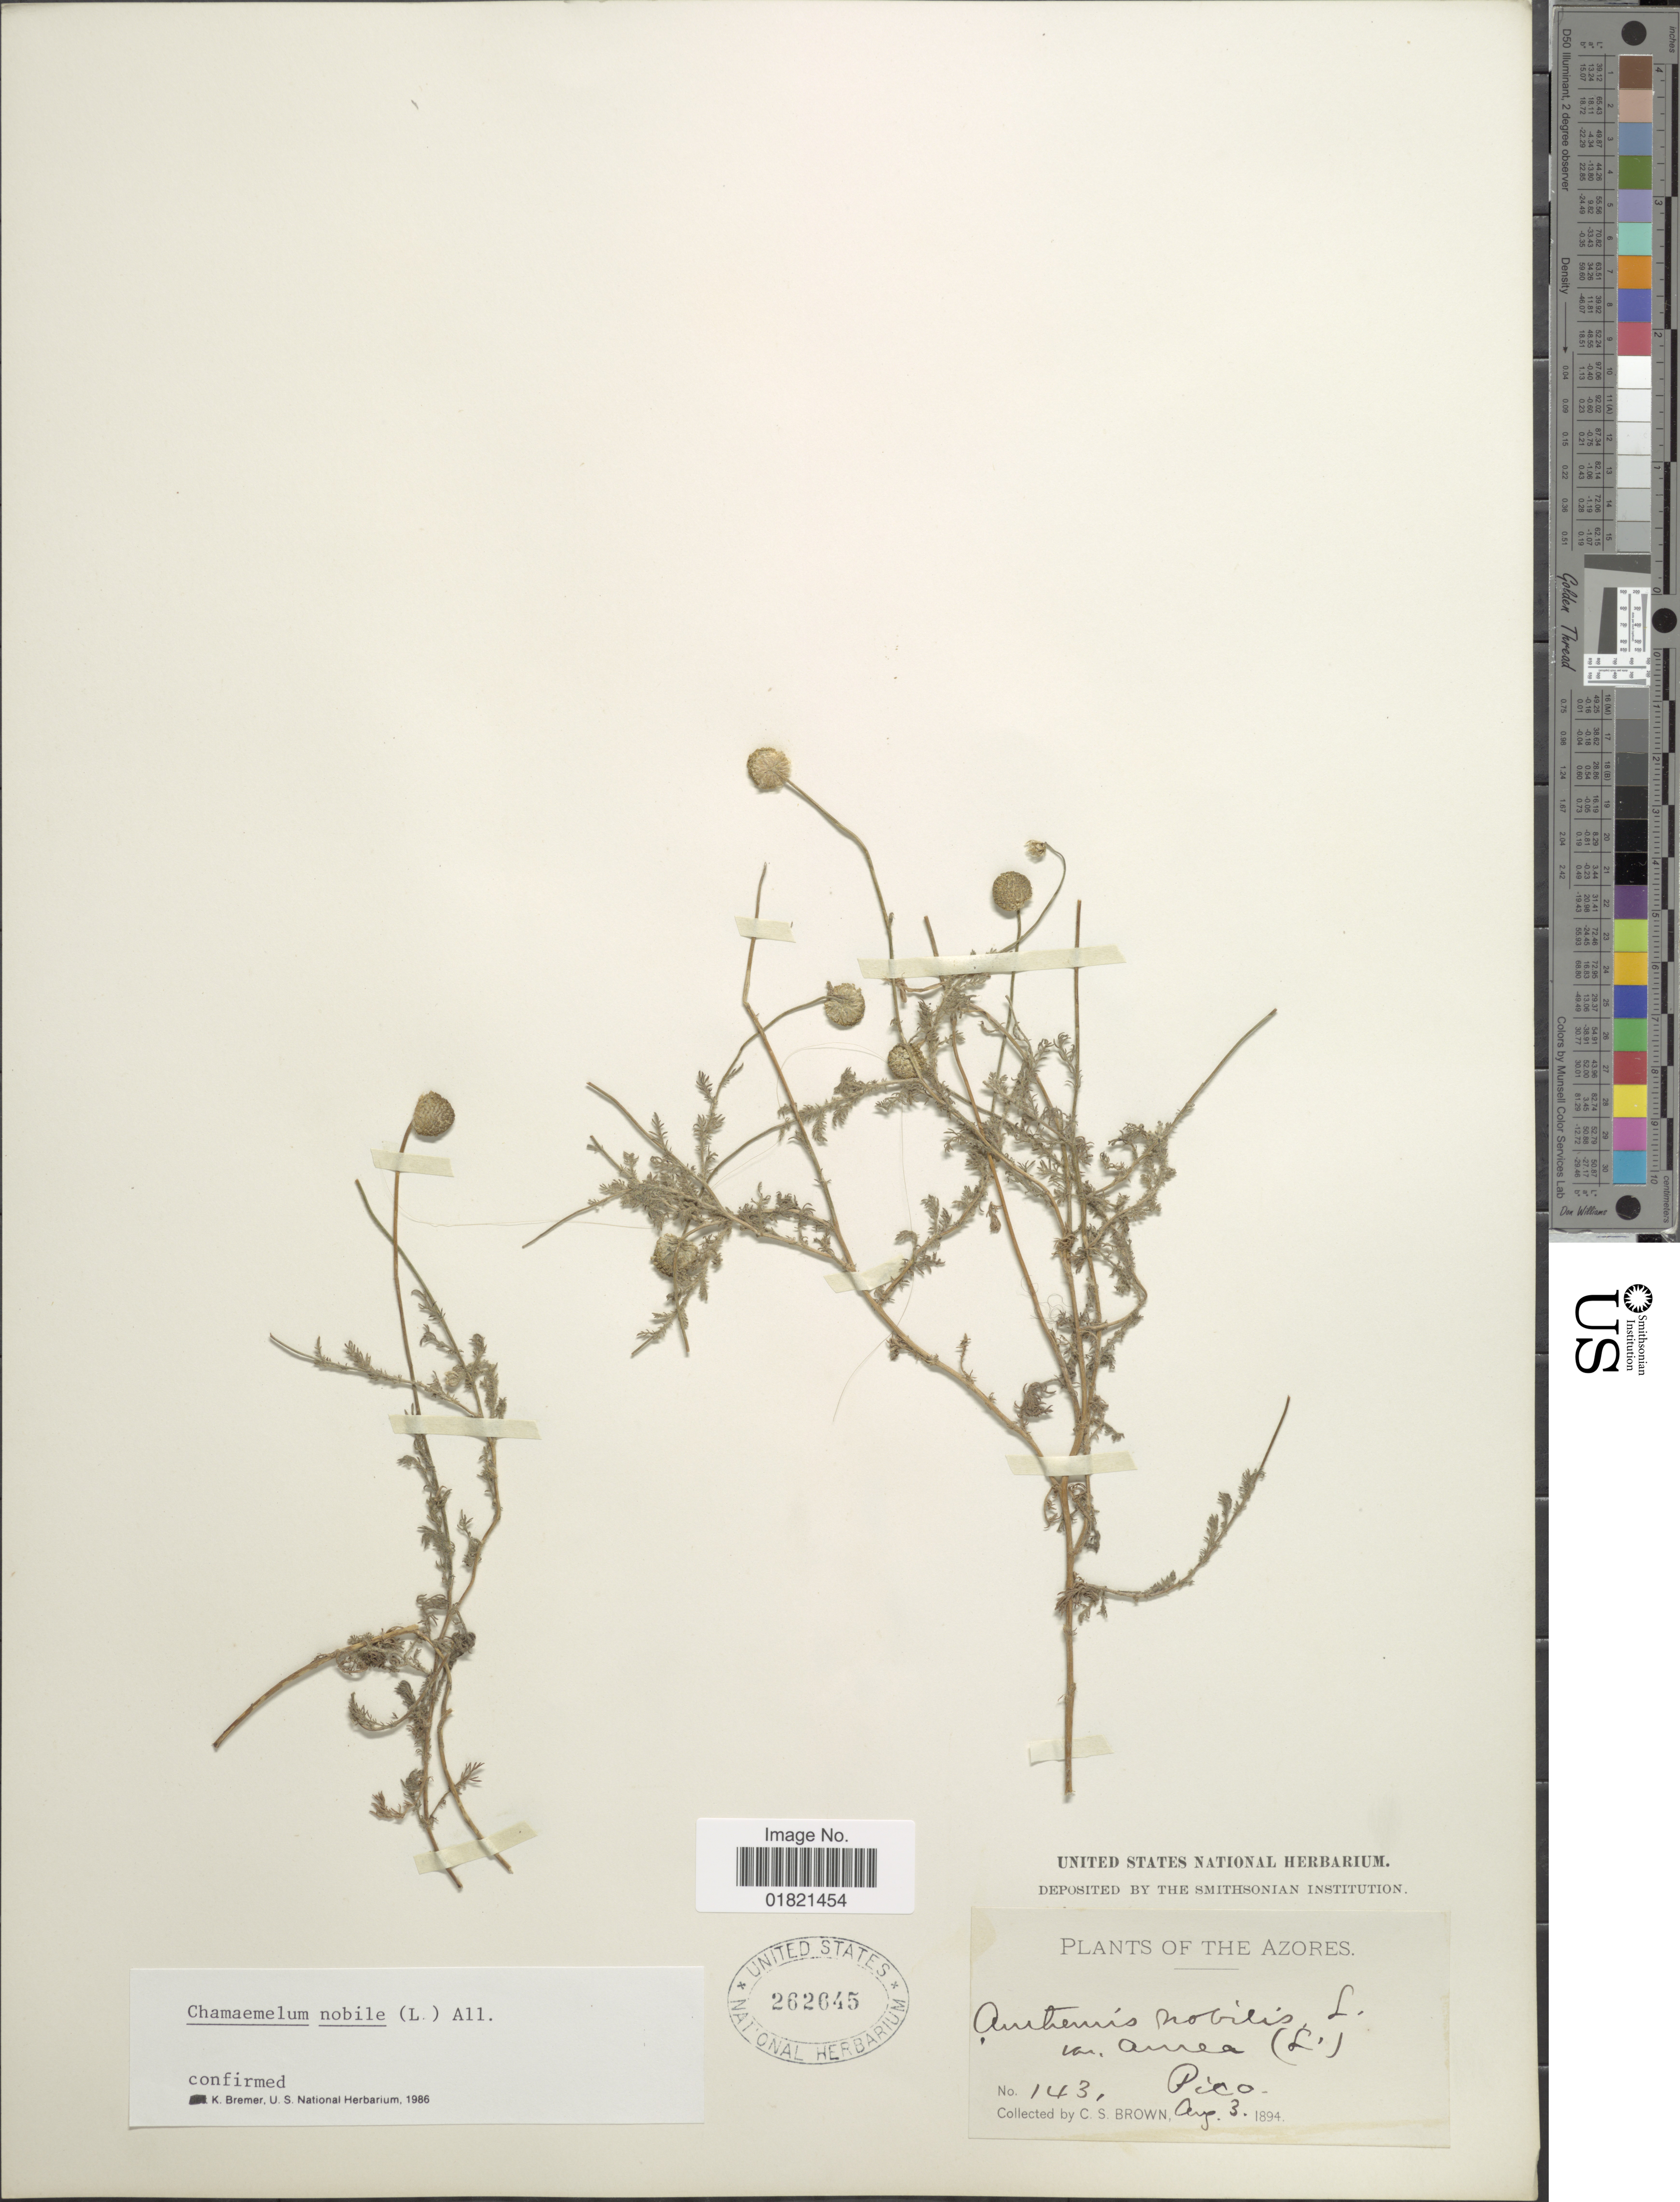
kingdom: Plantae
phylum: Tracheophyta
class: Magnoliopsida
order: Asterales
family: Asteraceae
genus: Chamaemelum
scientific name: Chamaemelum nobile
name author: (L.) All.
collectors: C. S. Brown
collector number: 143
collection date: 1894-08-03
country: Portugal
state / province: Azores (Aut. Reg.)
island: Pico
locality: Pico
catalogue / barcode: US 262645